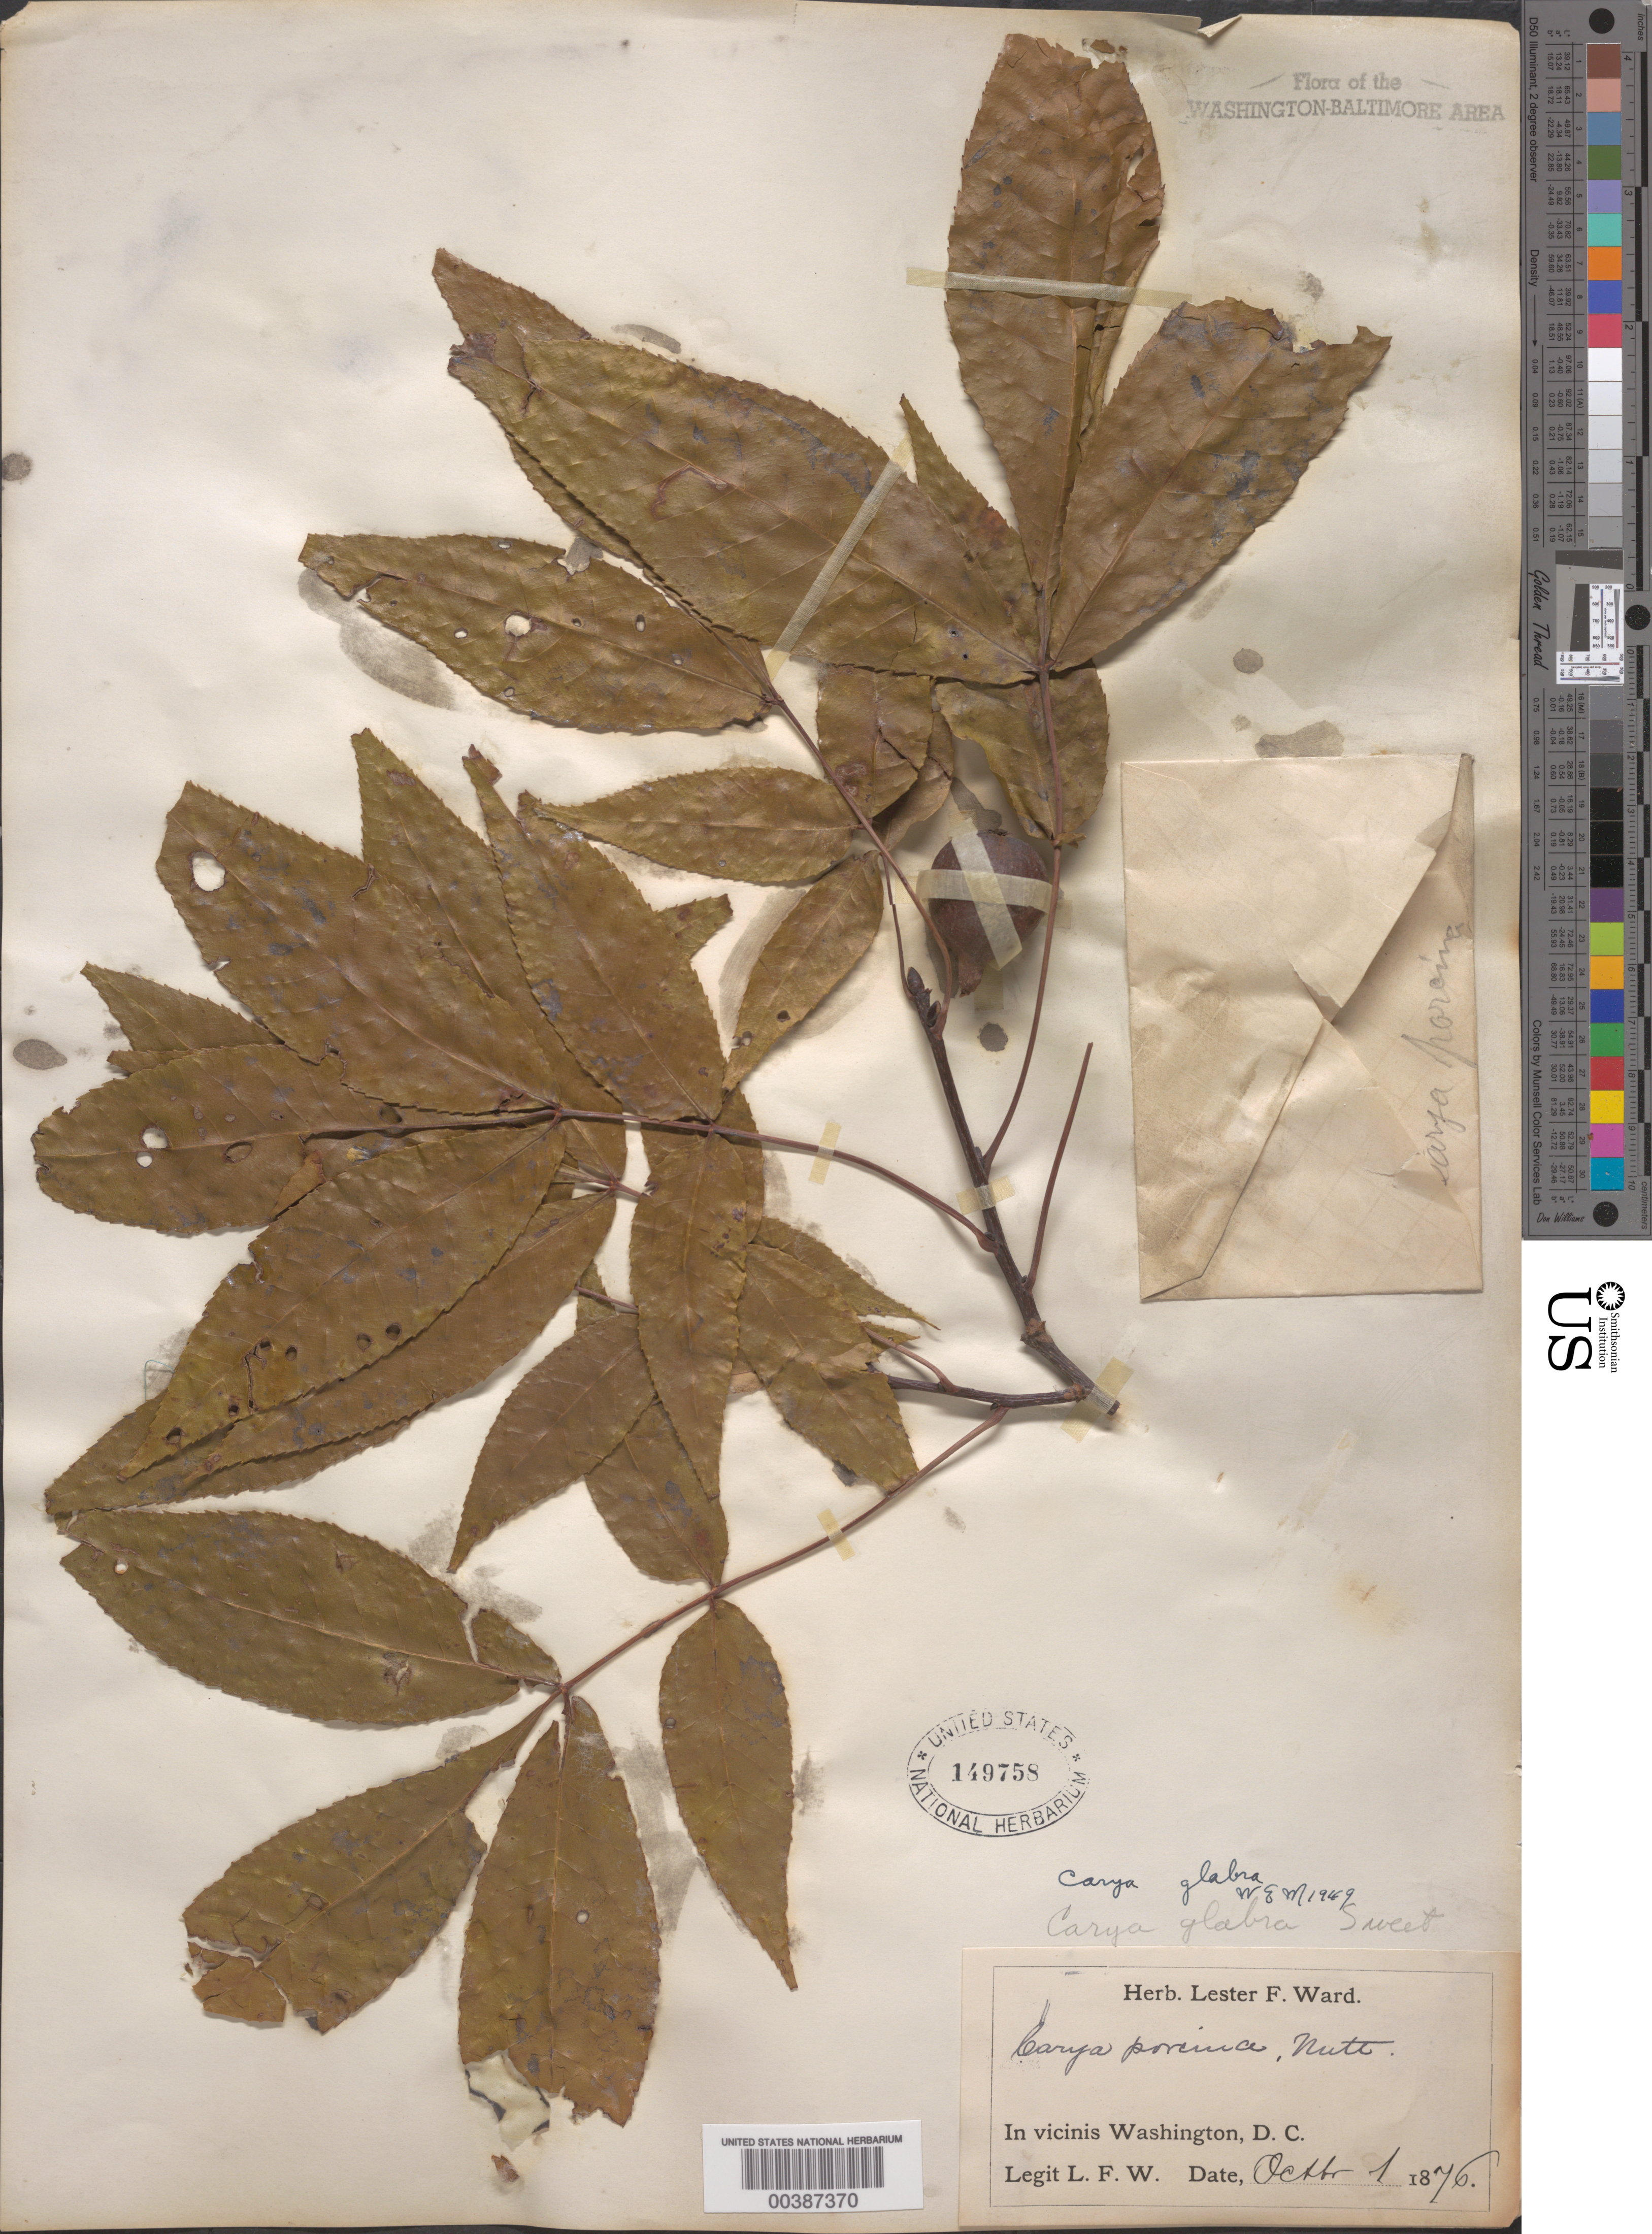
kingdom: Plantae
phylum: Tracheophyta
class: Magnoliopsida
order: Fagales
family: Juglandaceae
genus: Carya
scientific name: Carya glabra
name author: (Mill.) Sweet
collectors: L. F. Ward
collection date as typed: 01 Oct 1876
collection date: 1876-10-01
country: United States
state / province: District of Columbia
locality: Washington DC area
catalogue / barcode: US 149758